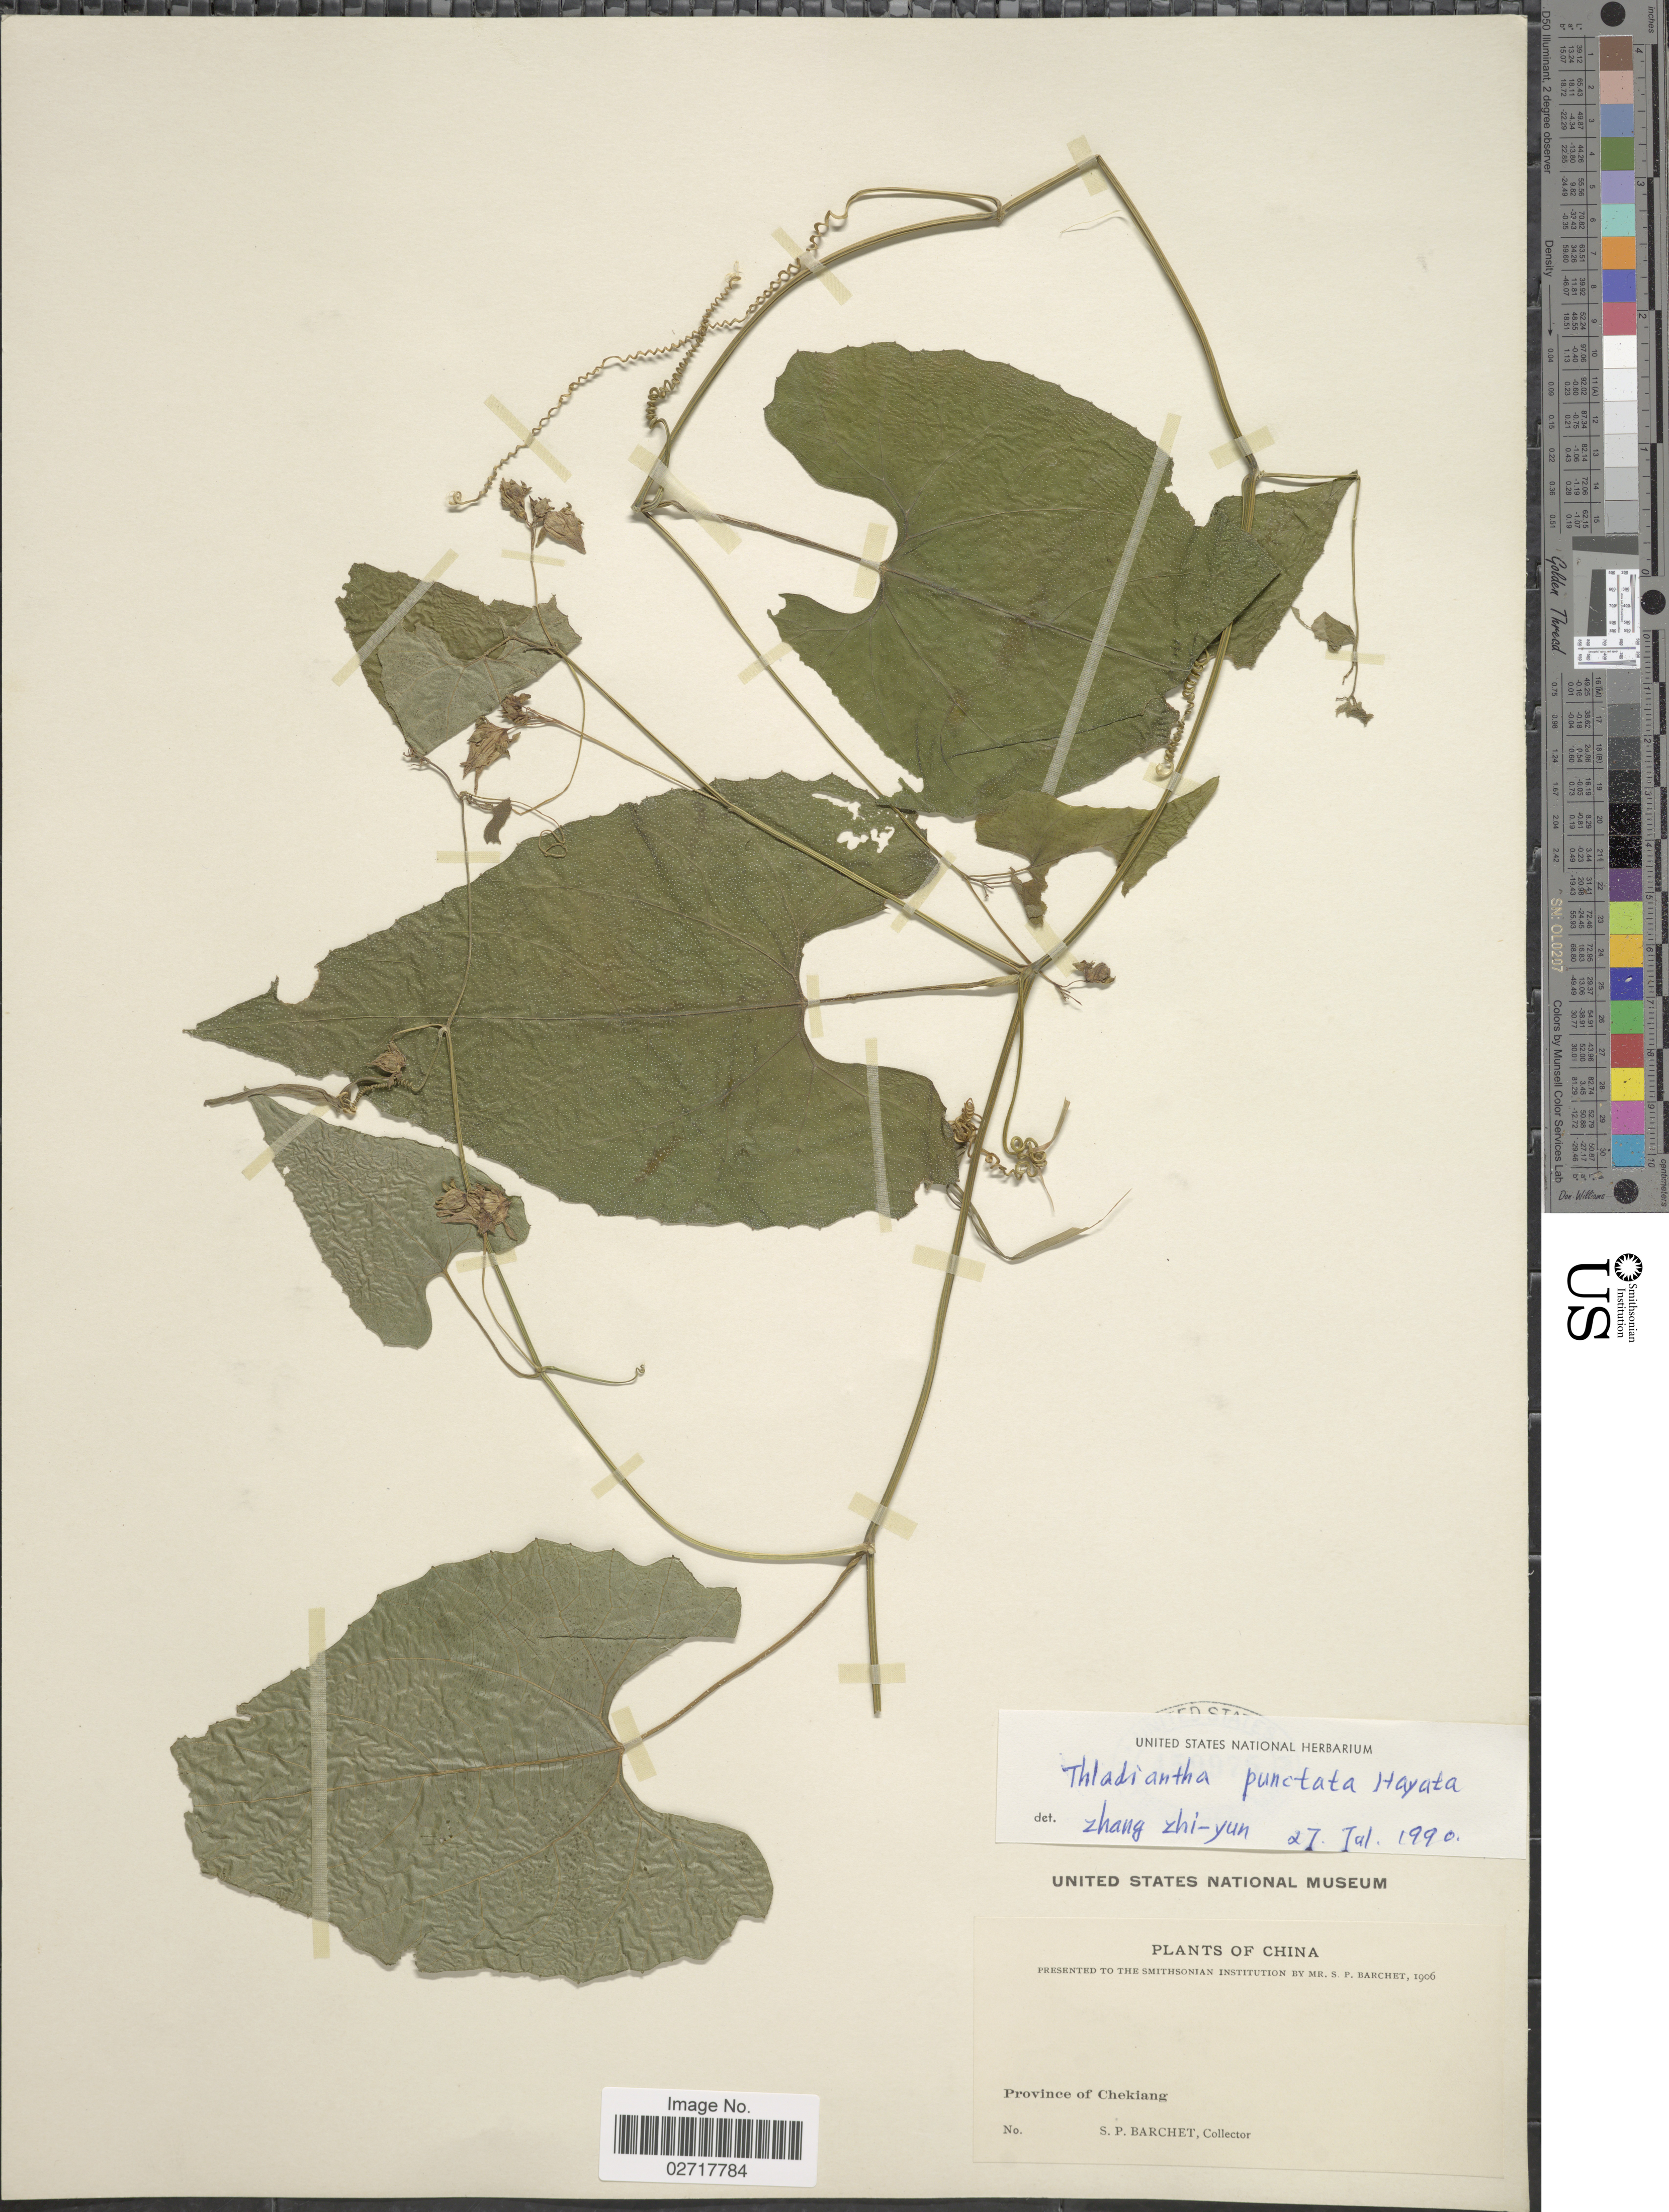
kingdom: Plantae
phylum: Tracheophyta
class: Magnoliopsida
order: Cucurbitales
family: Cucurbitaceae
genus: Thladiantha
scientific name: Thladiantha punctata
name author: Hayata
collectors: S. P. Barchet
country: China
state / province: Zhejiang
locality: Province of Chekiang